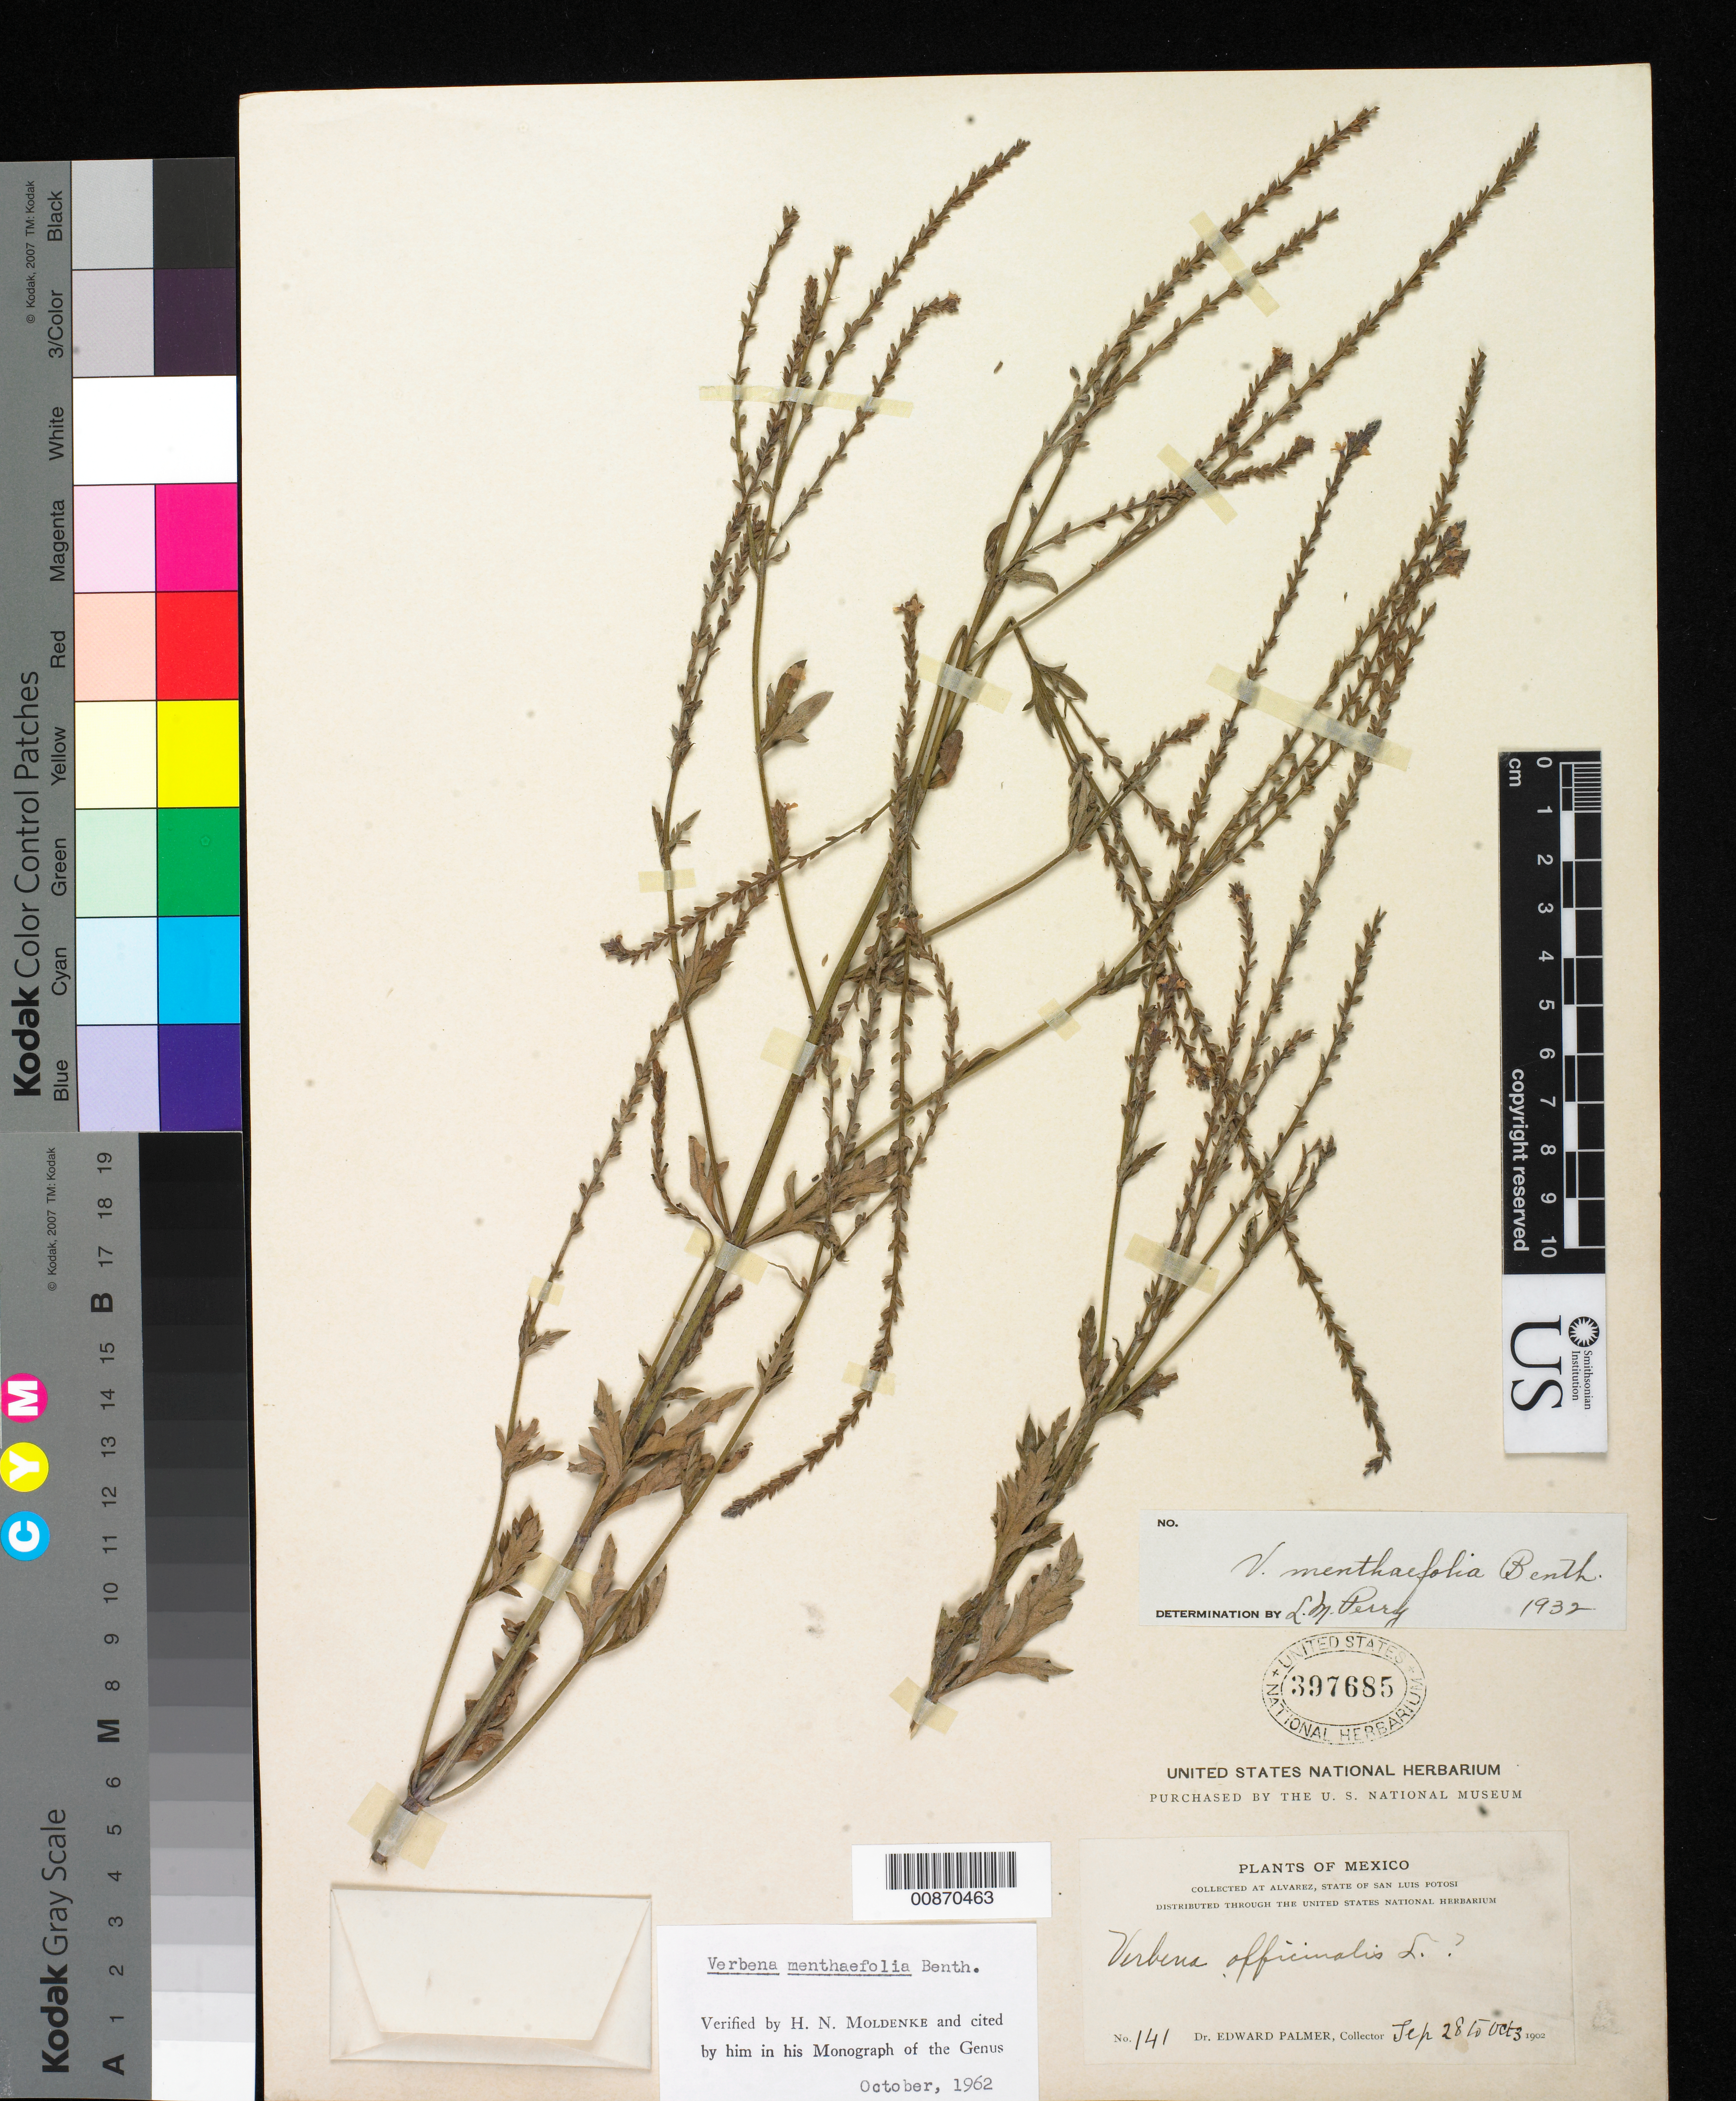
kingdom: Plantae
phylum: Tracheophyta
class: Magnoliopsida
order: Lamiales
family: Verbenaceae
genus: Verbena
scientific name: Verbena menthaefolia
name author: Benth.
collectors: E. Palmer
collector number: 141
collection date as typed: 28 Sep 1902 to 03 Oct 1902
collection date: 1902-09-28/1902-10-03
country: Mexico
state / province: San Luis Potosí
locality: Alvarez, San Luis Potosí.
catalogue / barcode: US 397685